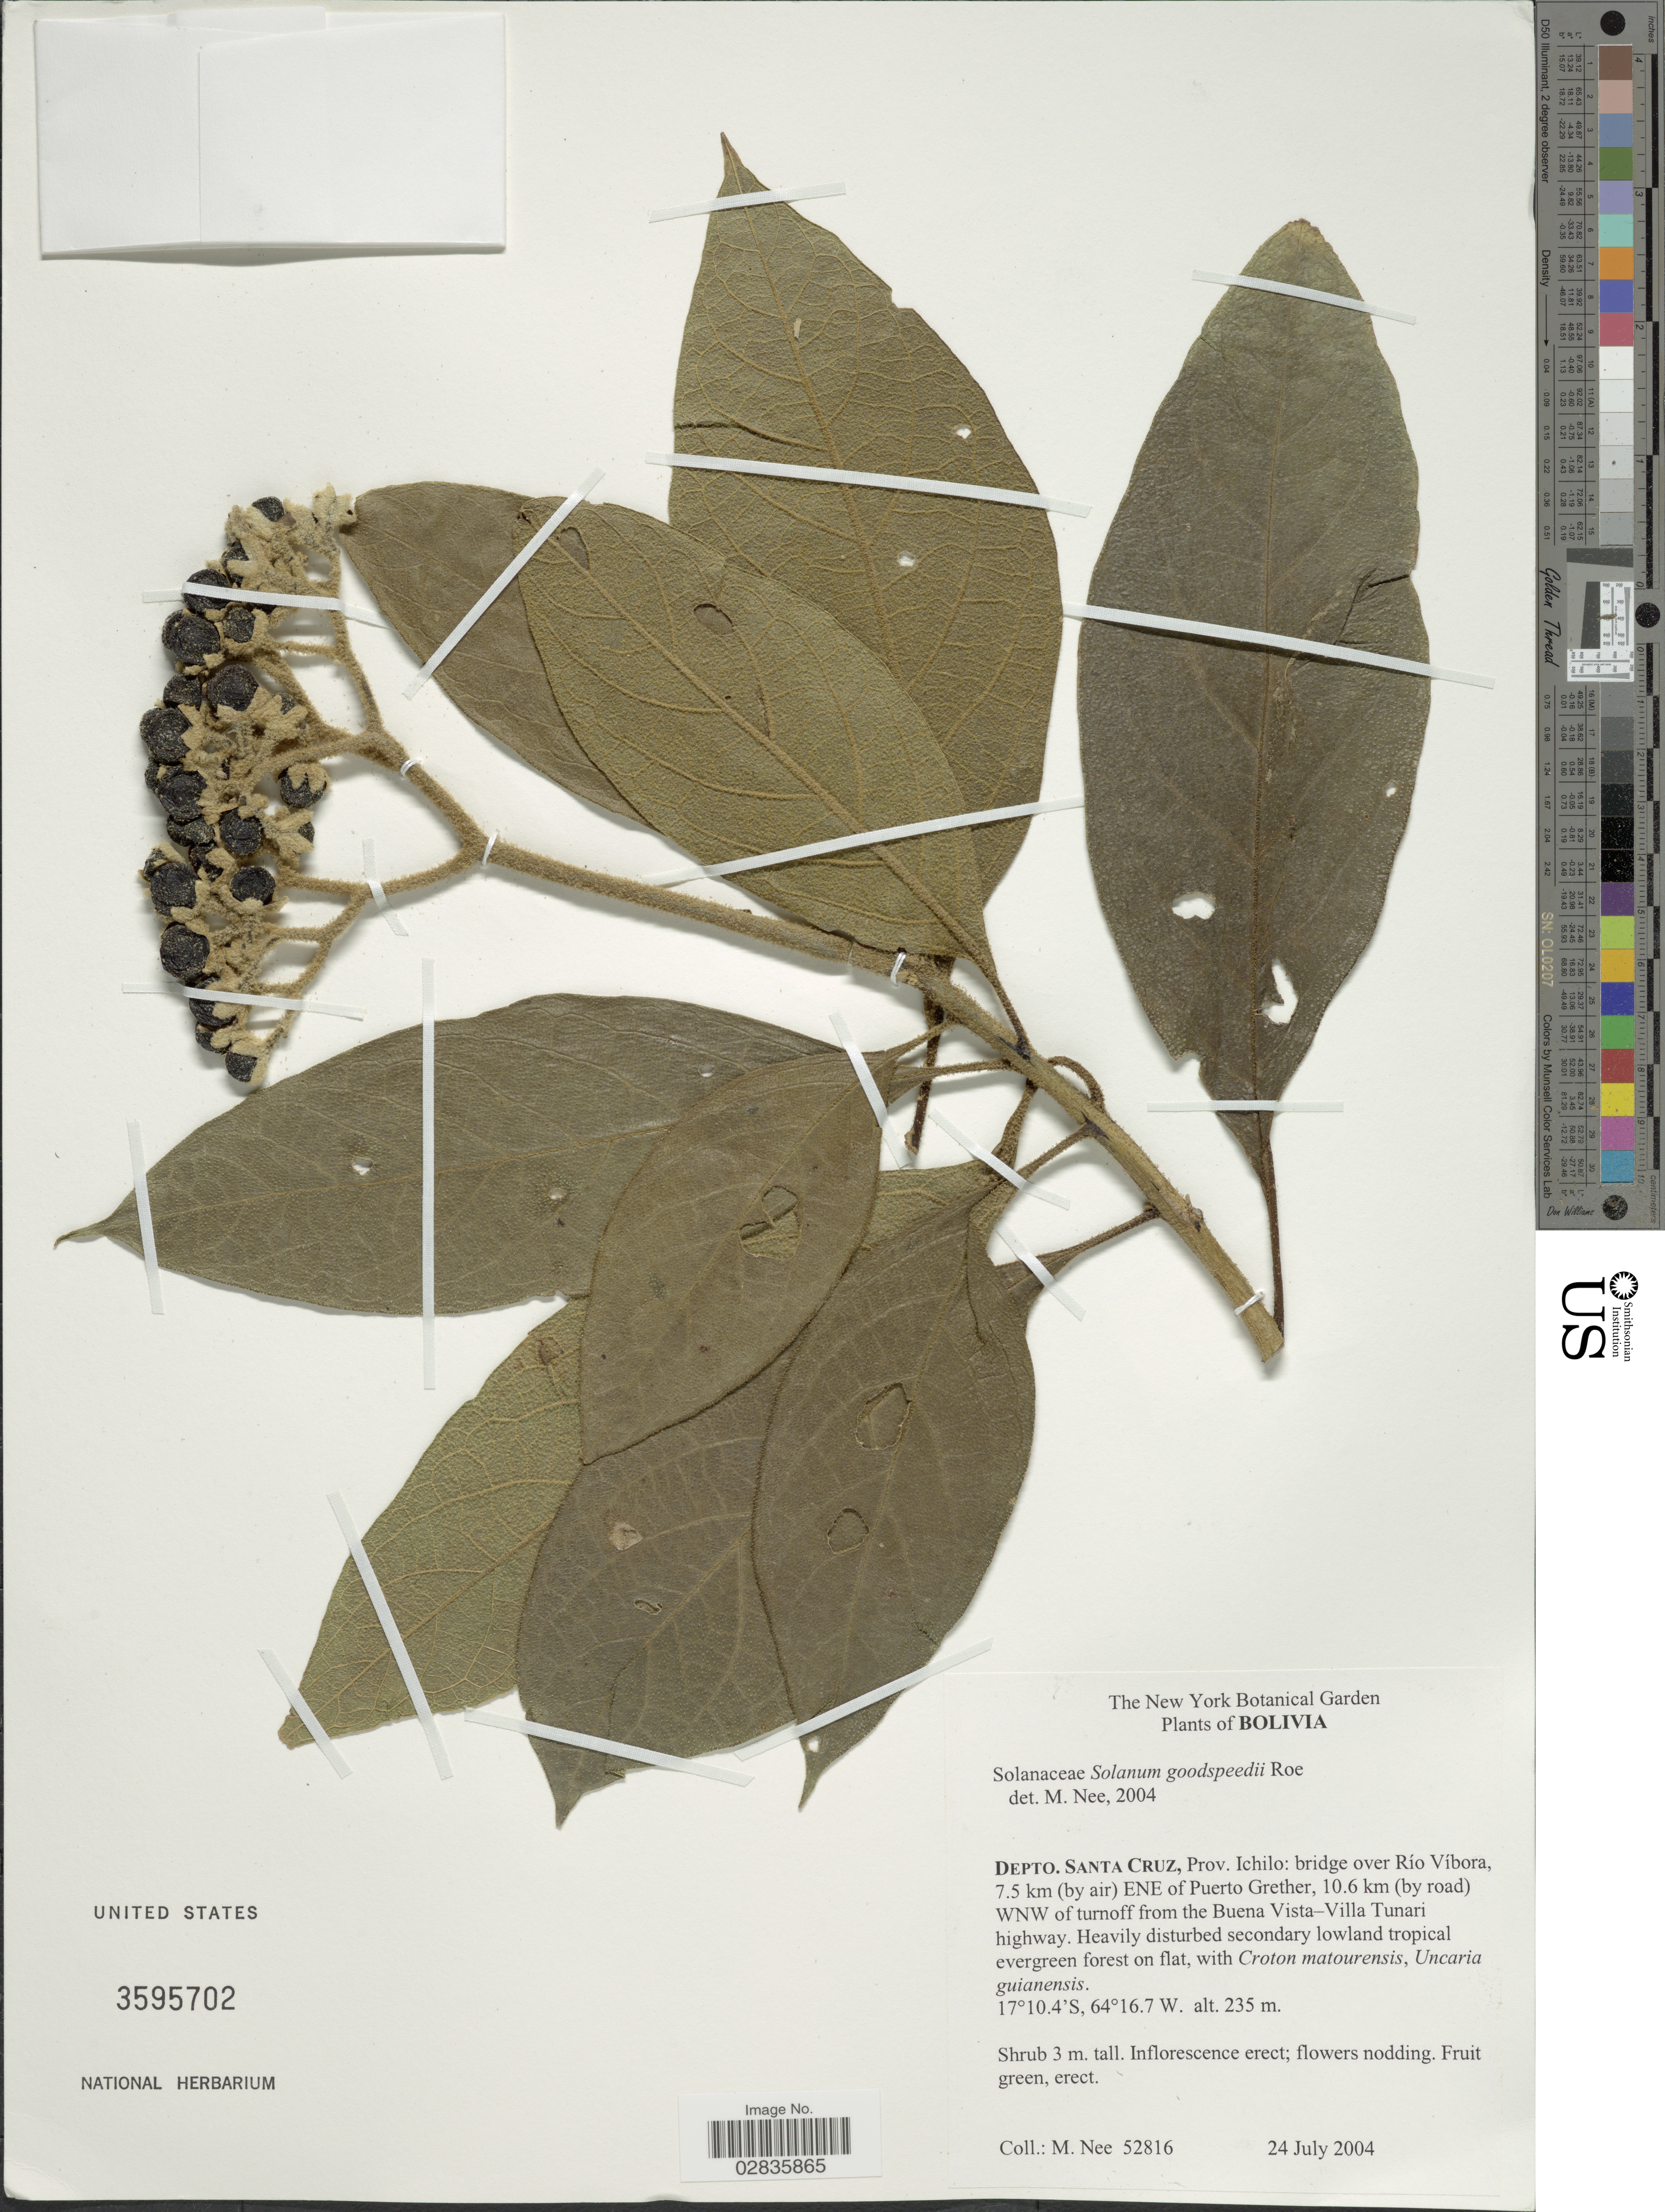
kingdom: Plantae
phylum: Tracheophyta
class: Magnoliopsida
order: Solanales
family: Solanaceae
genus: Solanum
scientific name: Solanum goodspeedii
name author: K.E. Roe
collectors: M. Nee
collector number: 52816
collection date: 2004-07-24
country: Bolivia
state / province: Santa Cruz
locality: Depto. Santa Cruz, Prov. Ichilo: bridge over Río Víbora, 7.5 km (by air) ENE of Puerto Grether, 10.6 km (by road) WNW of tunoff from the Buena Vista-Villa Tunari highway.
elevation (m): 235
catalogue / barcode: US 3595702